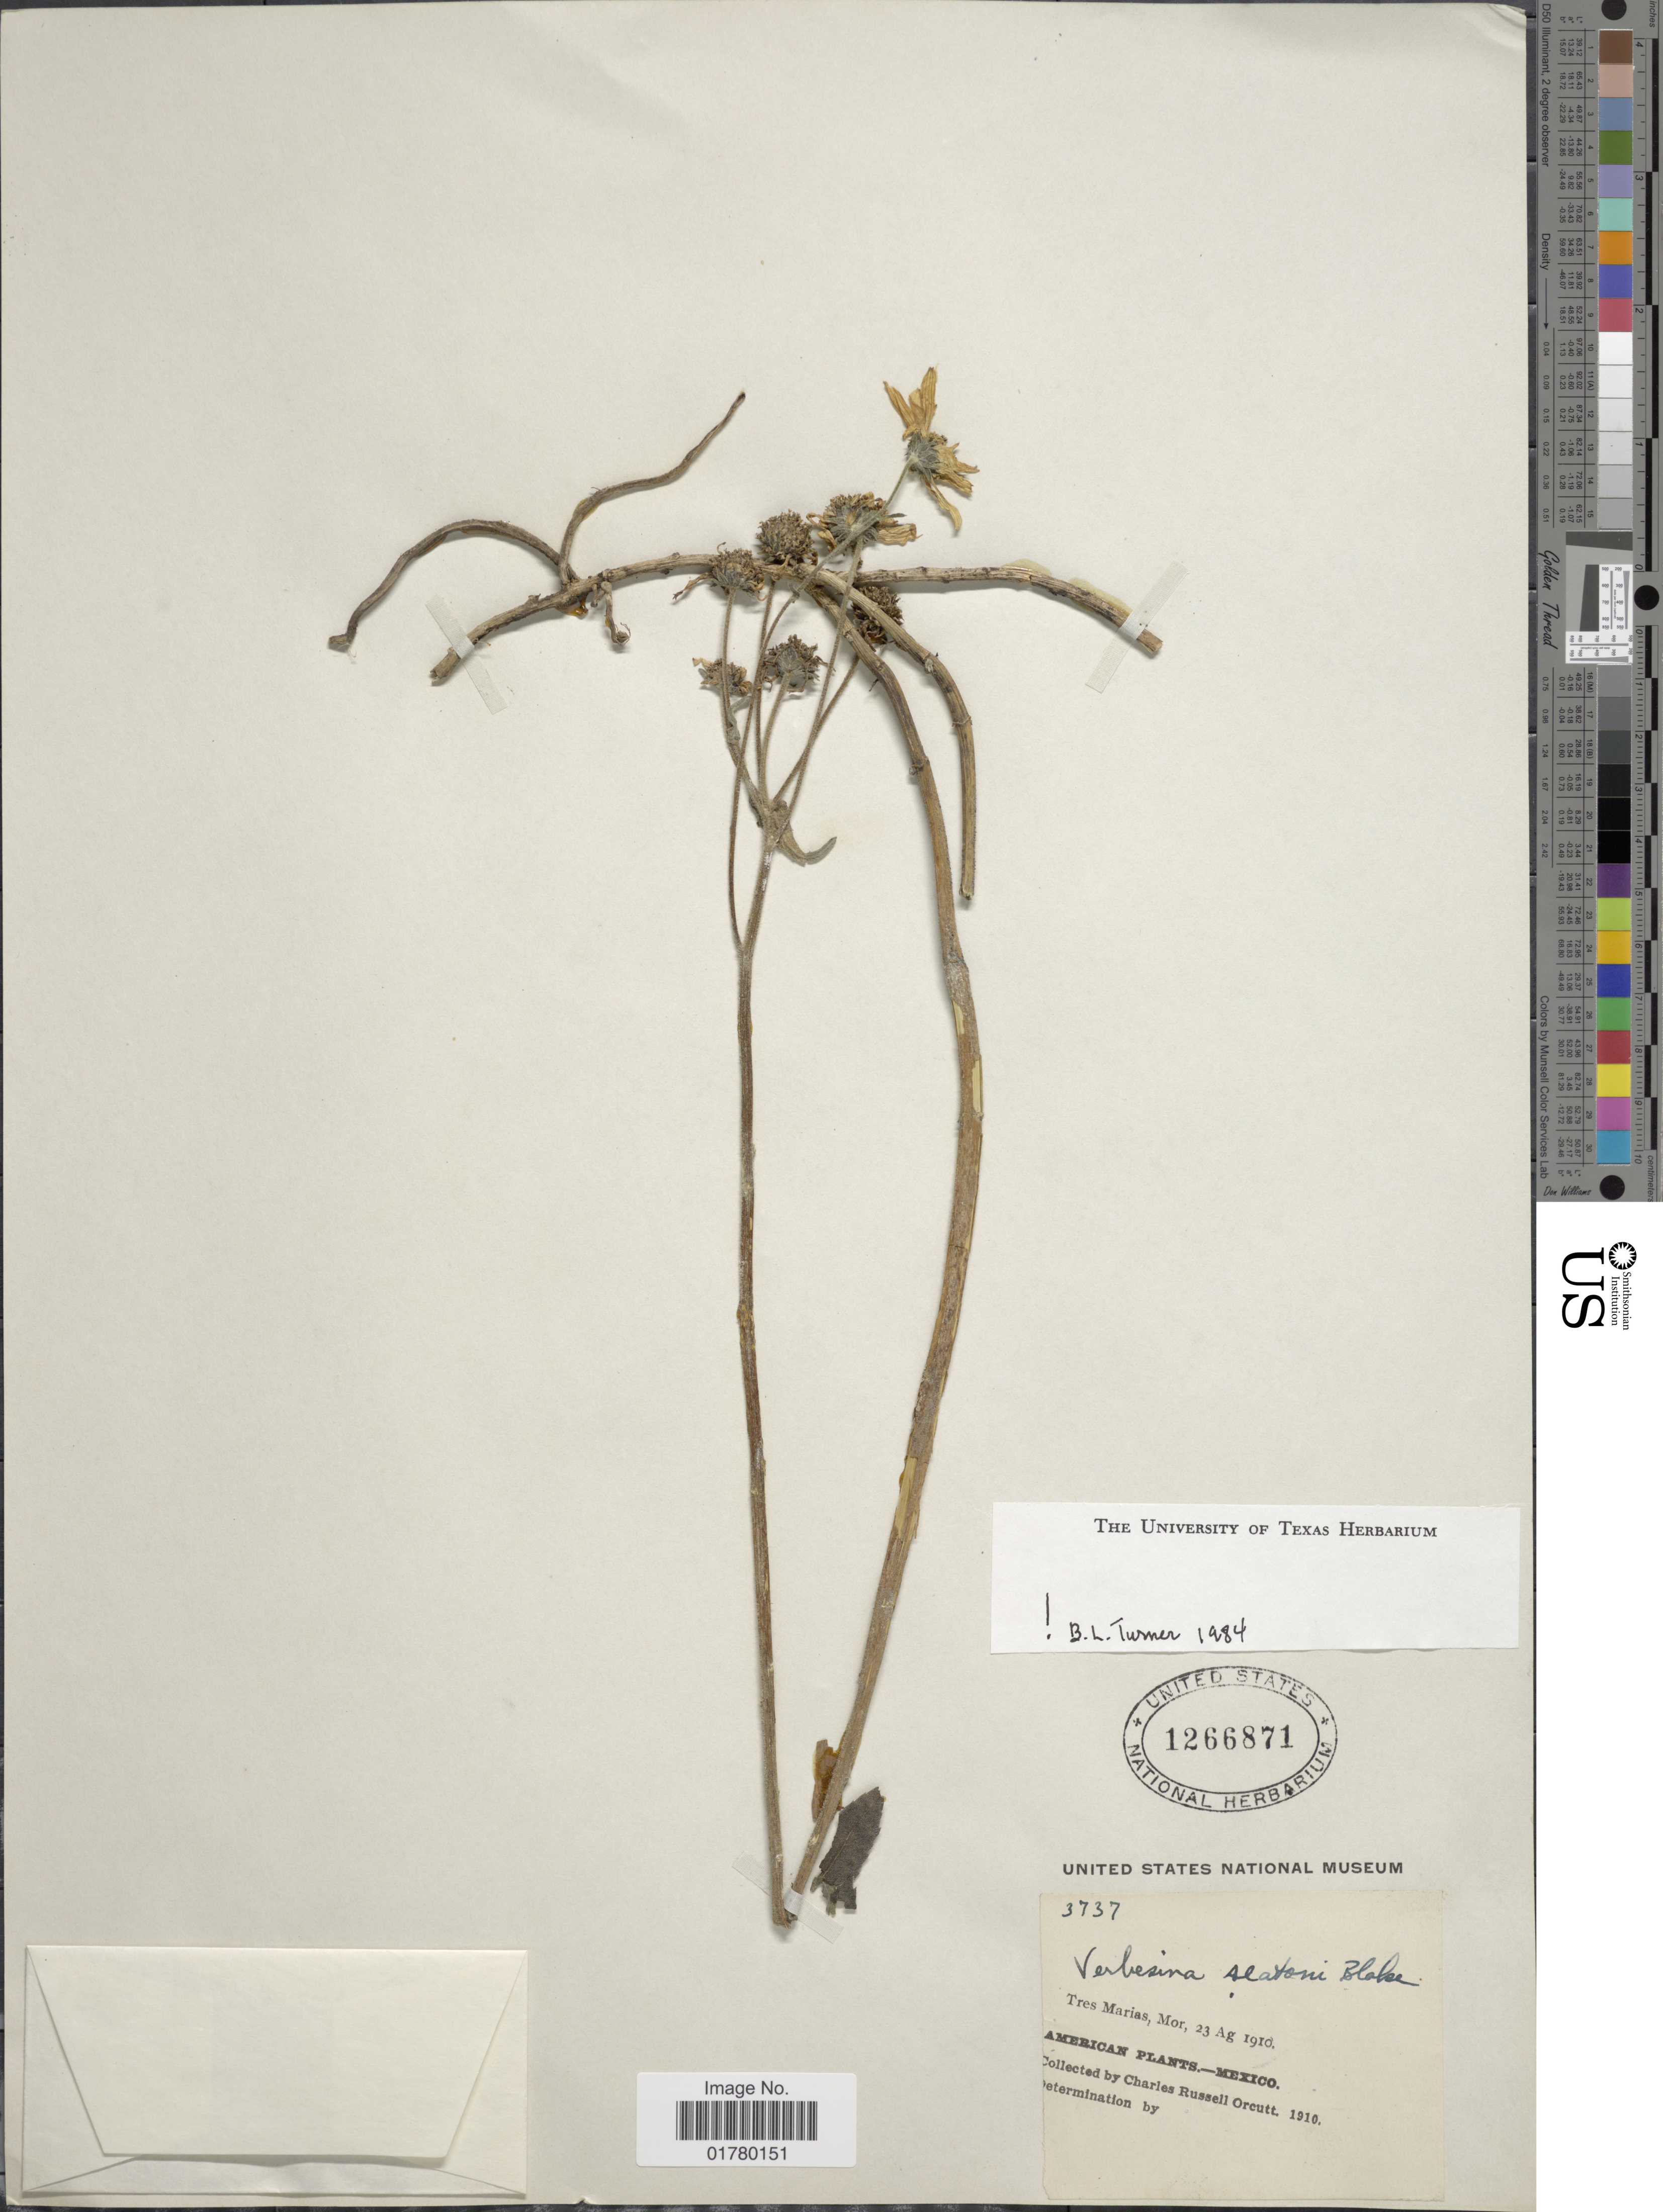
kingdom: Plantae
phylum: Tracheophyta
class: Magnoliopsida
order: Asterales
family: Asteraceae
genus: Verbesina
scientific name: Verbesina seatoni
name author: S.F. Blake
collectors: C. R. Orcutt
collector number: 3737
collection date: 1910-08-23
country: Mexico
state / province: Morelos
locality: Tres Marias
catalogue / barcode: US 1266871